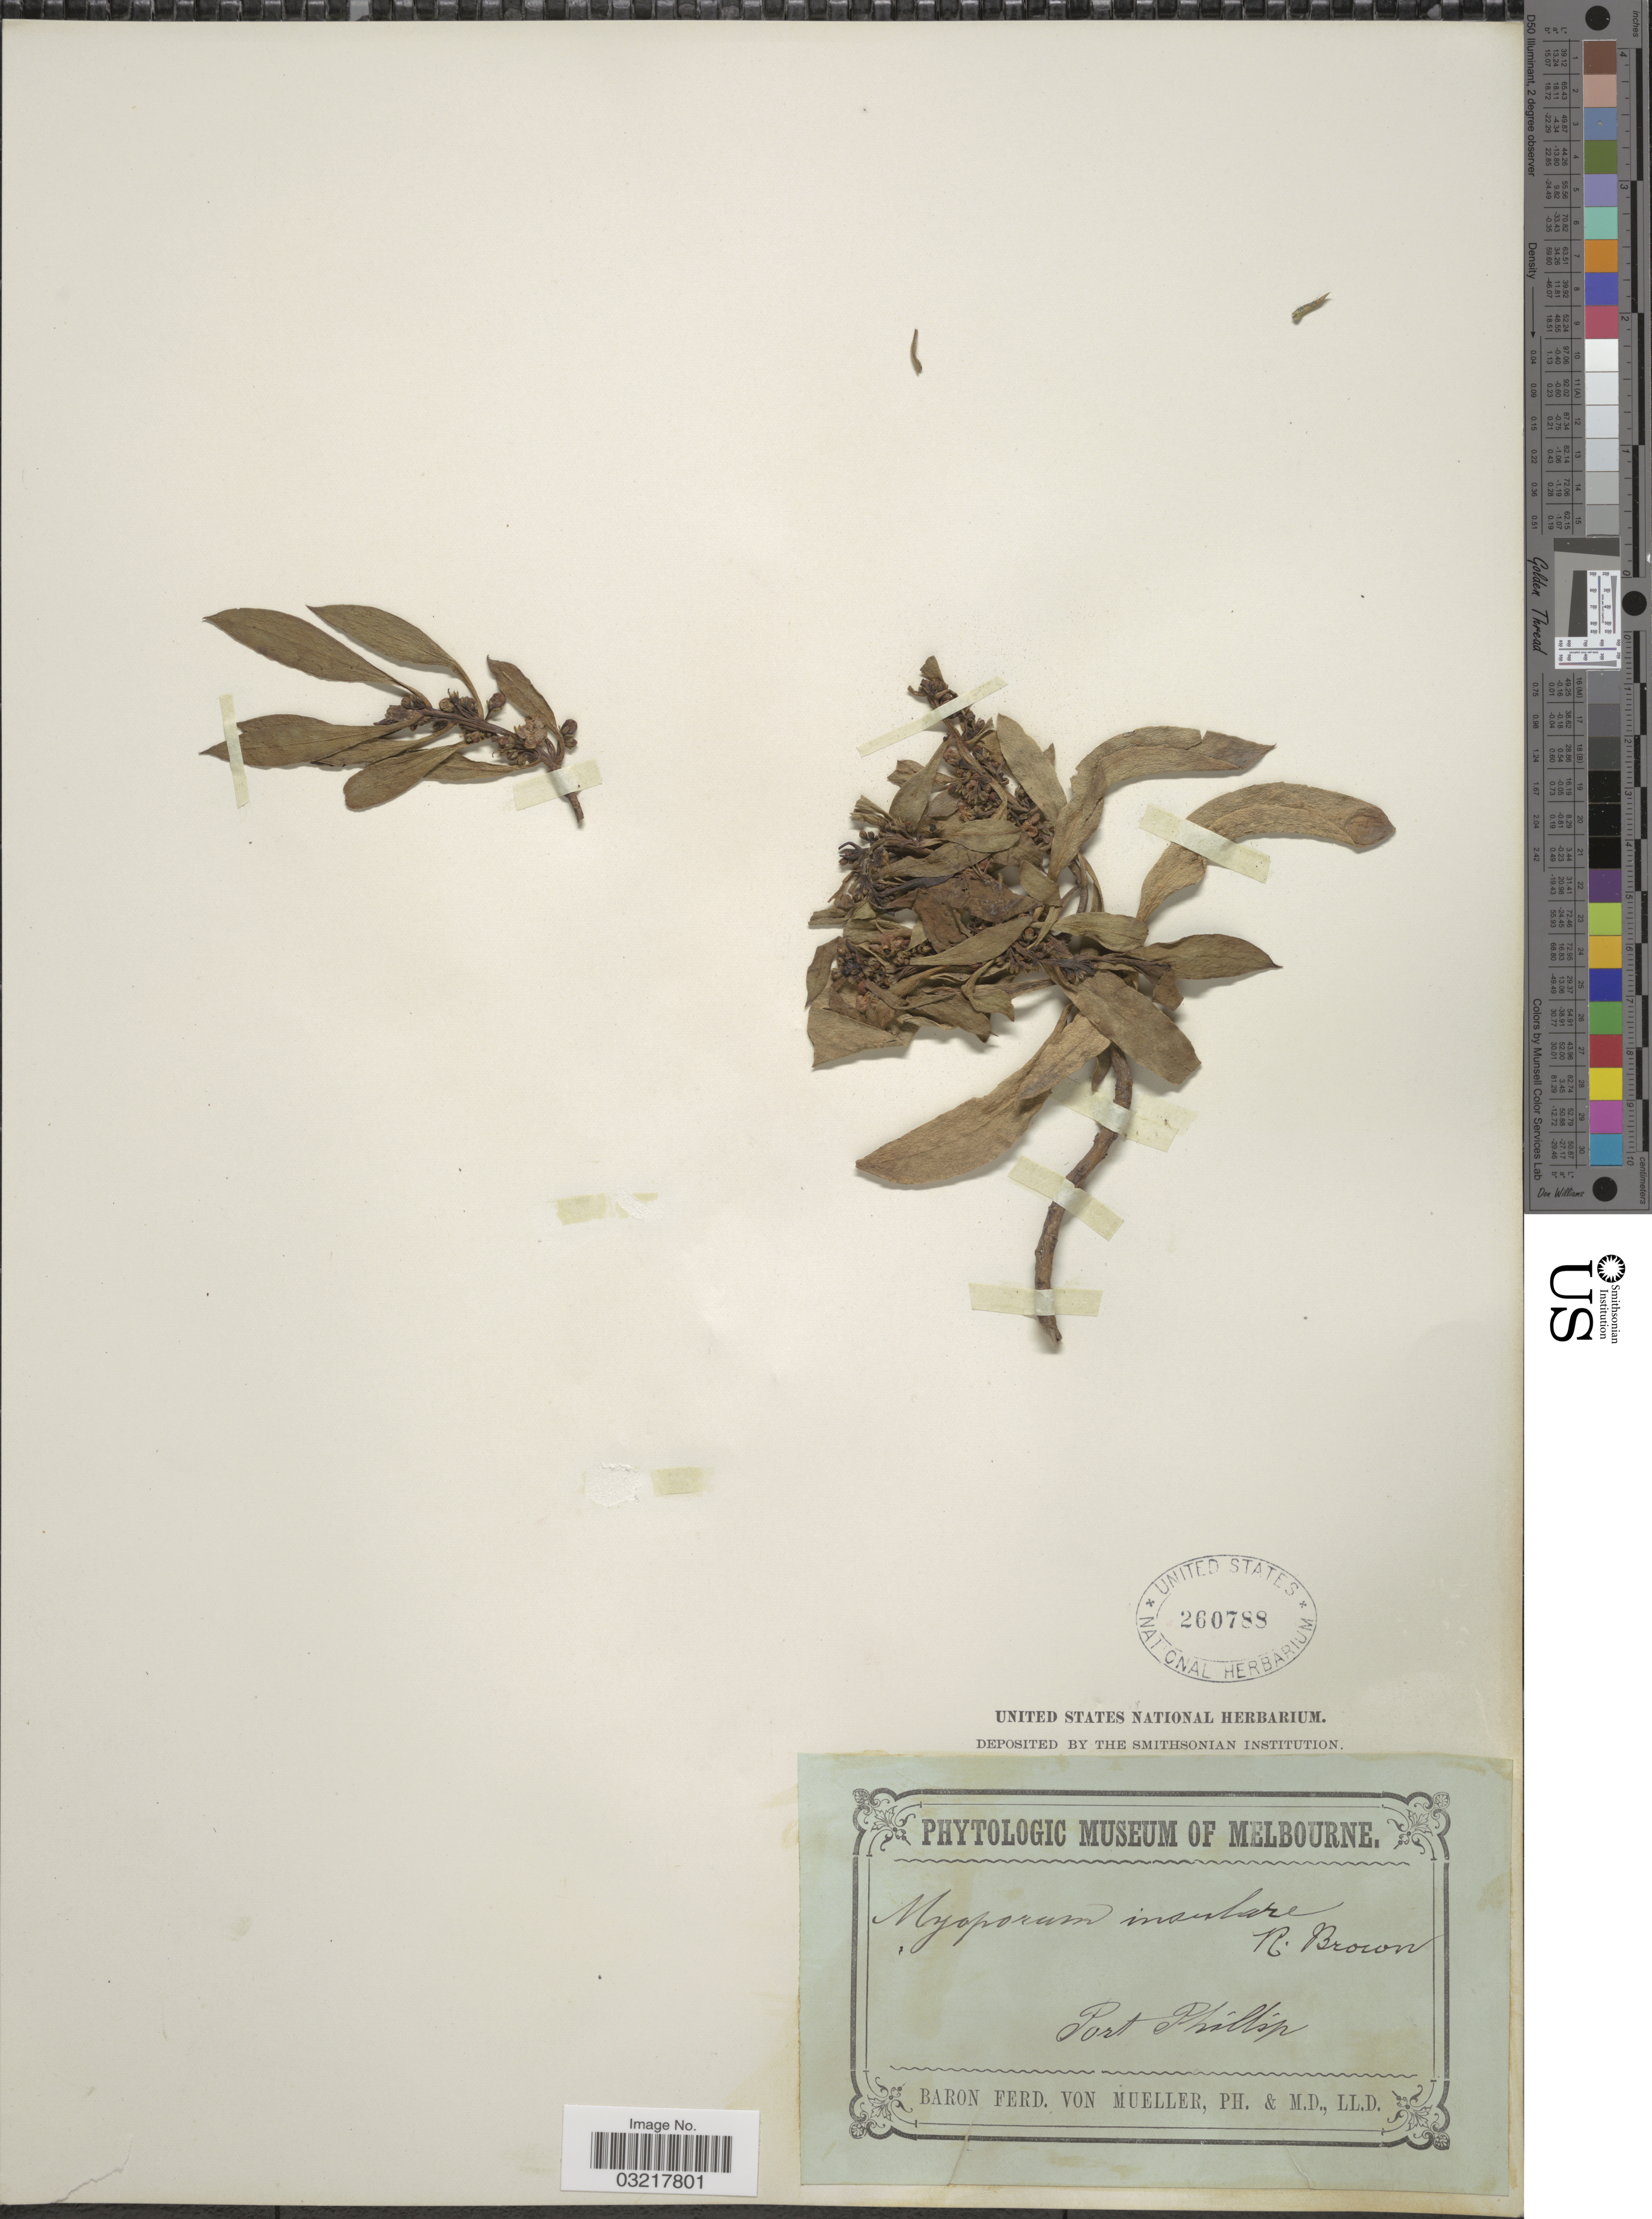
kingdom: Plantae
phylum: Tracheophyta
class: Magnoliopsida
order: Lamiales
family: Scrophulariaceae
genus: Myoporum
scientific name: Myoporum insulare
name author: R. Br.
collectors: F. Mueller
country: Australia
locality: Port Phillip.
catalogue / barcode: US 260788